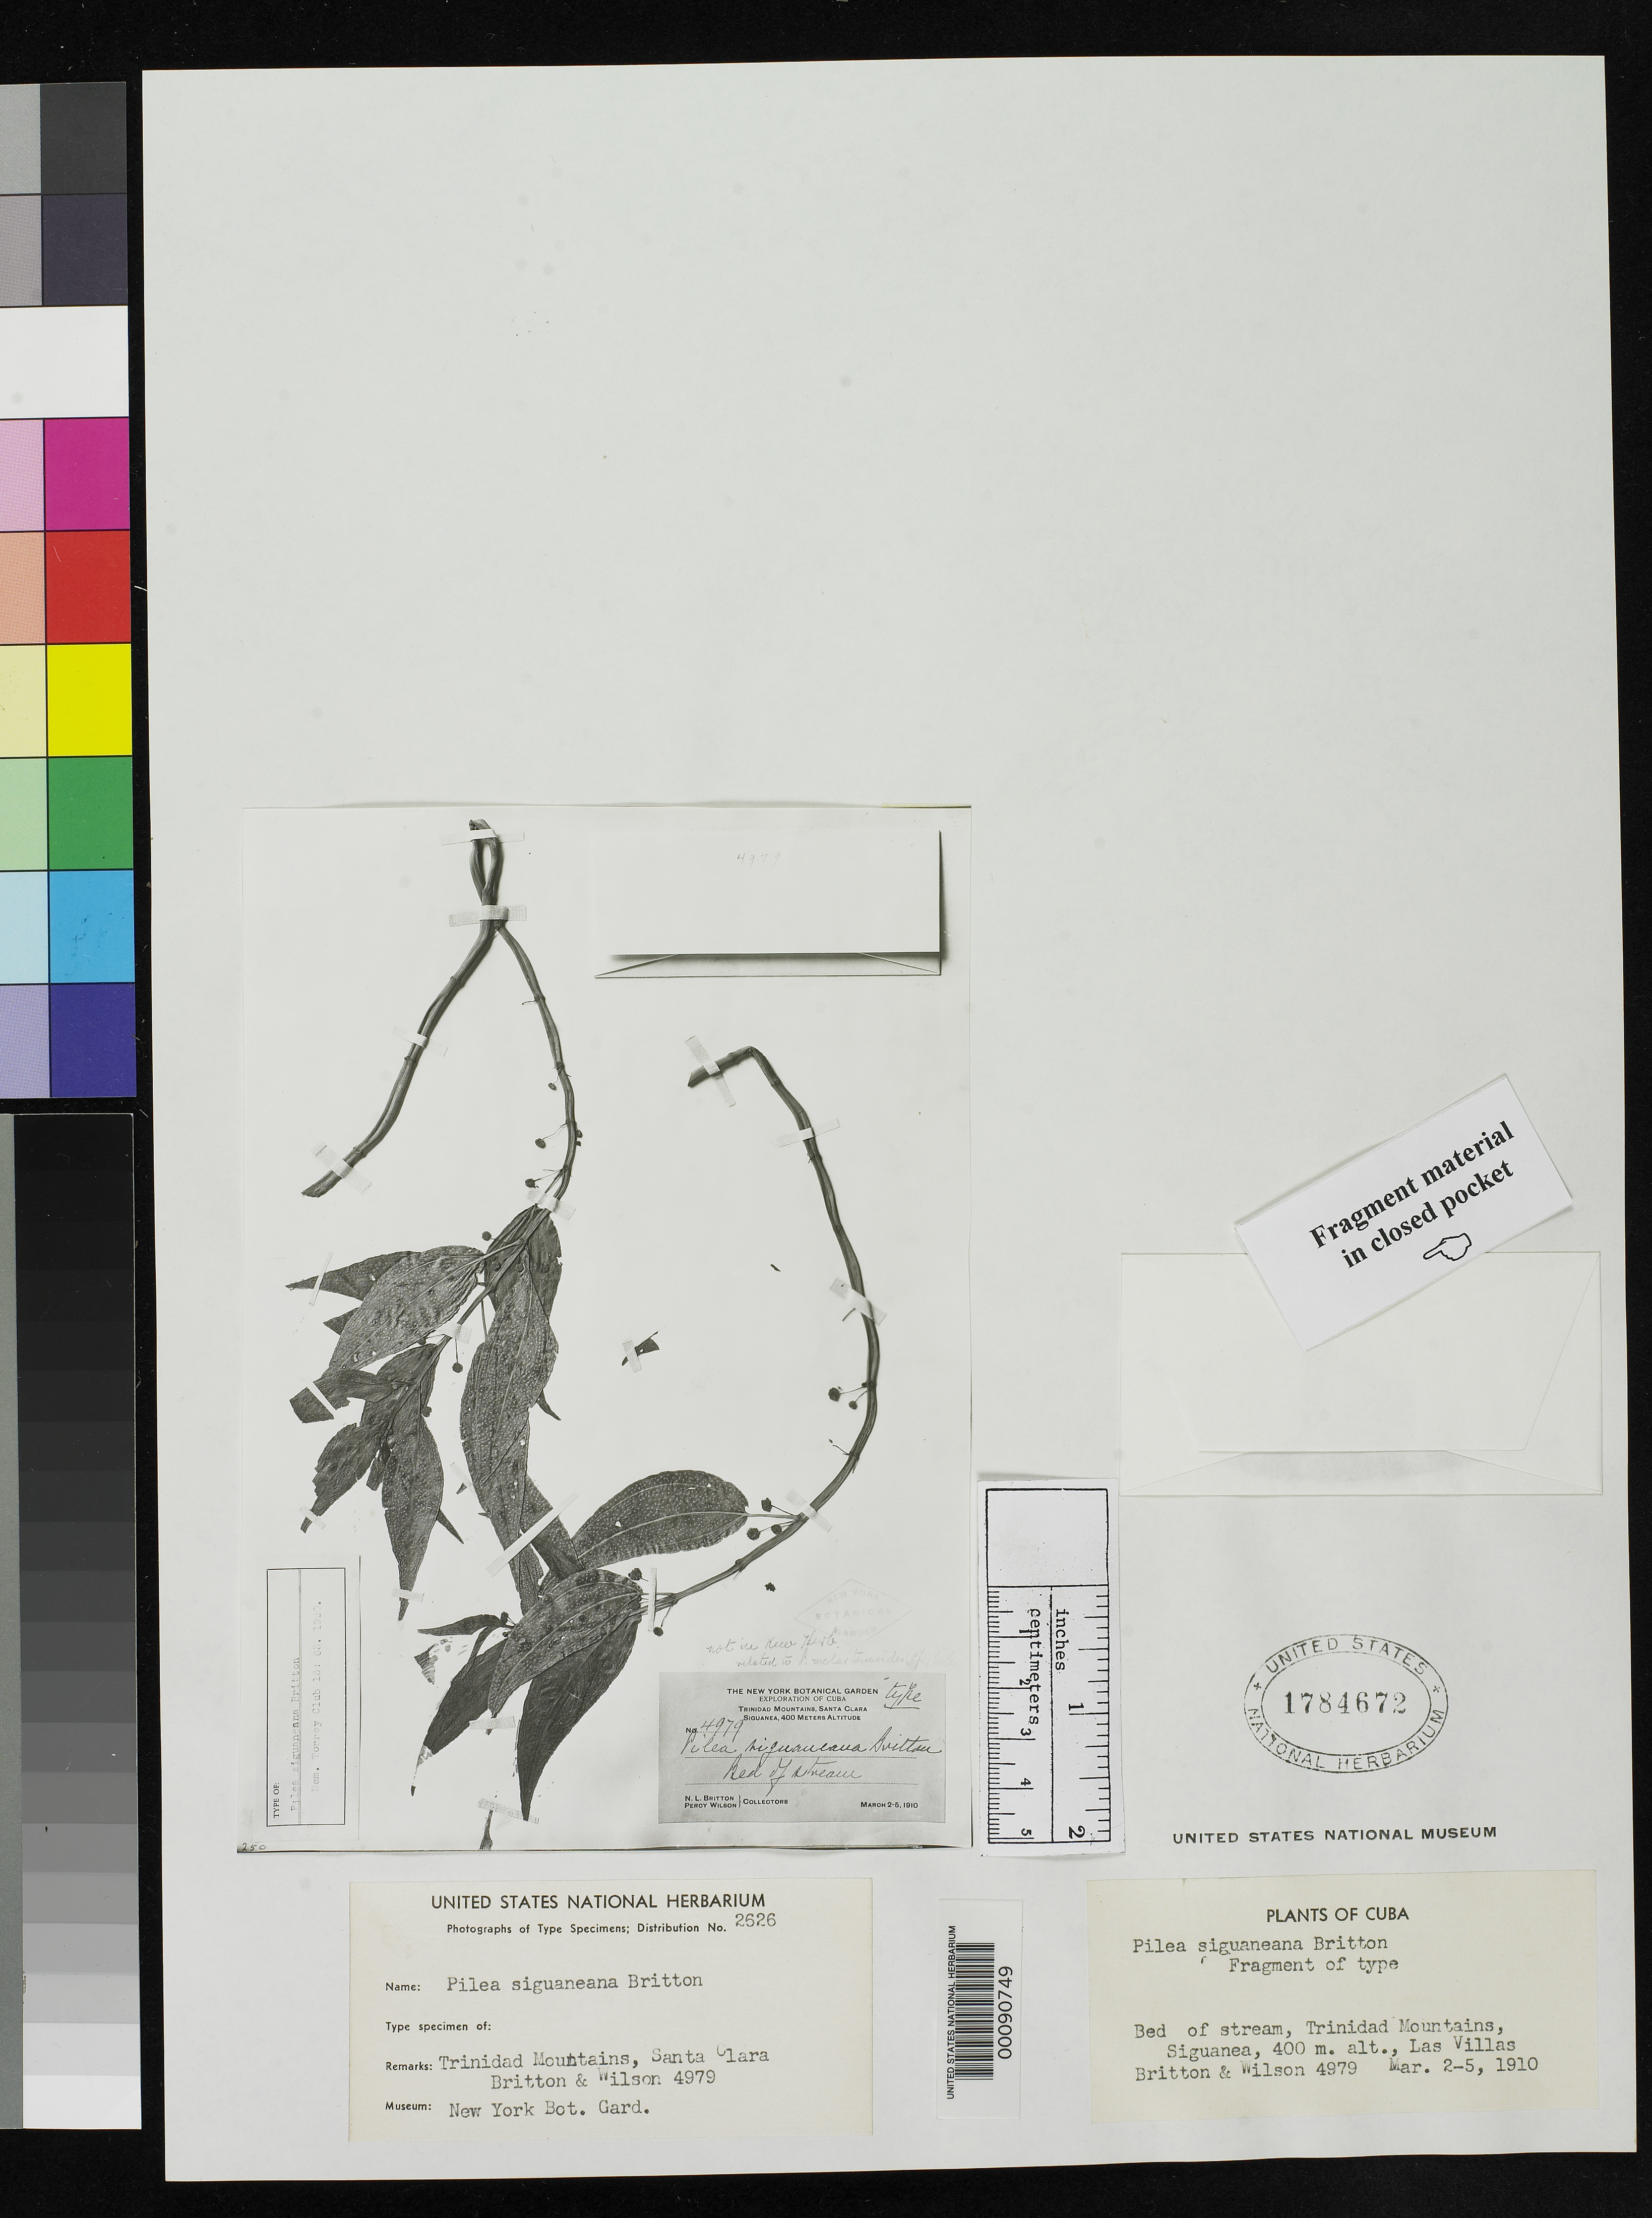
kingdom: Plantae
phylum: Tracheophyta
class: Magnoliopsida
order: Rosales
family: Urticaceae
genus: Pilea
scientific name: Pilea siguaneana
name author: Britton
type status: Type Fragment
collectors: N. Britton & P. Wilson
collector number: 4979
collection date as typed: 02 Mar 1910 to 05 Mar 1910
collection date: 1910-03-02/1910-03-05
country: Cuba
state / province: Las Villas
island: Greater Antilles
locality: Siguanea.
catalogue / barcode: US 1784672